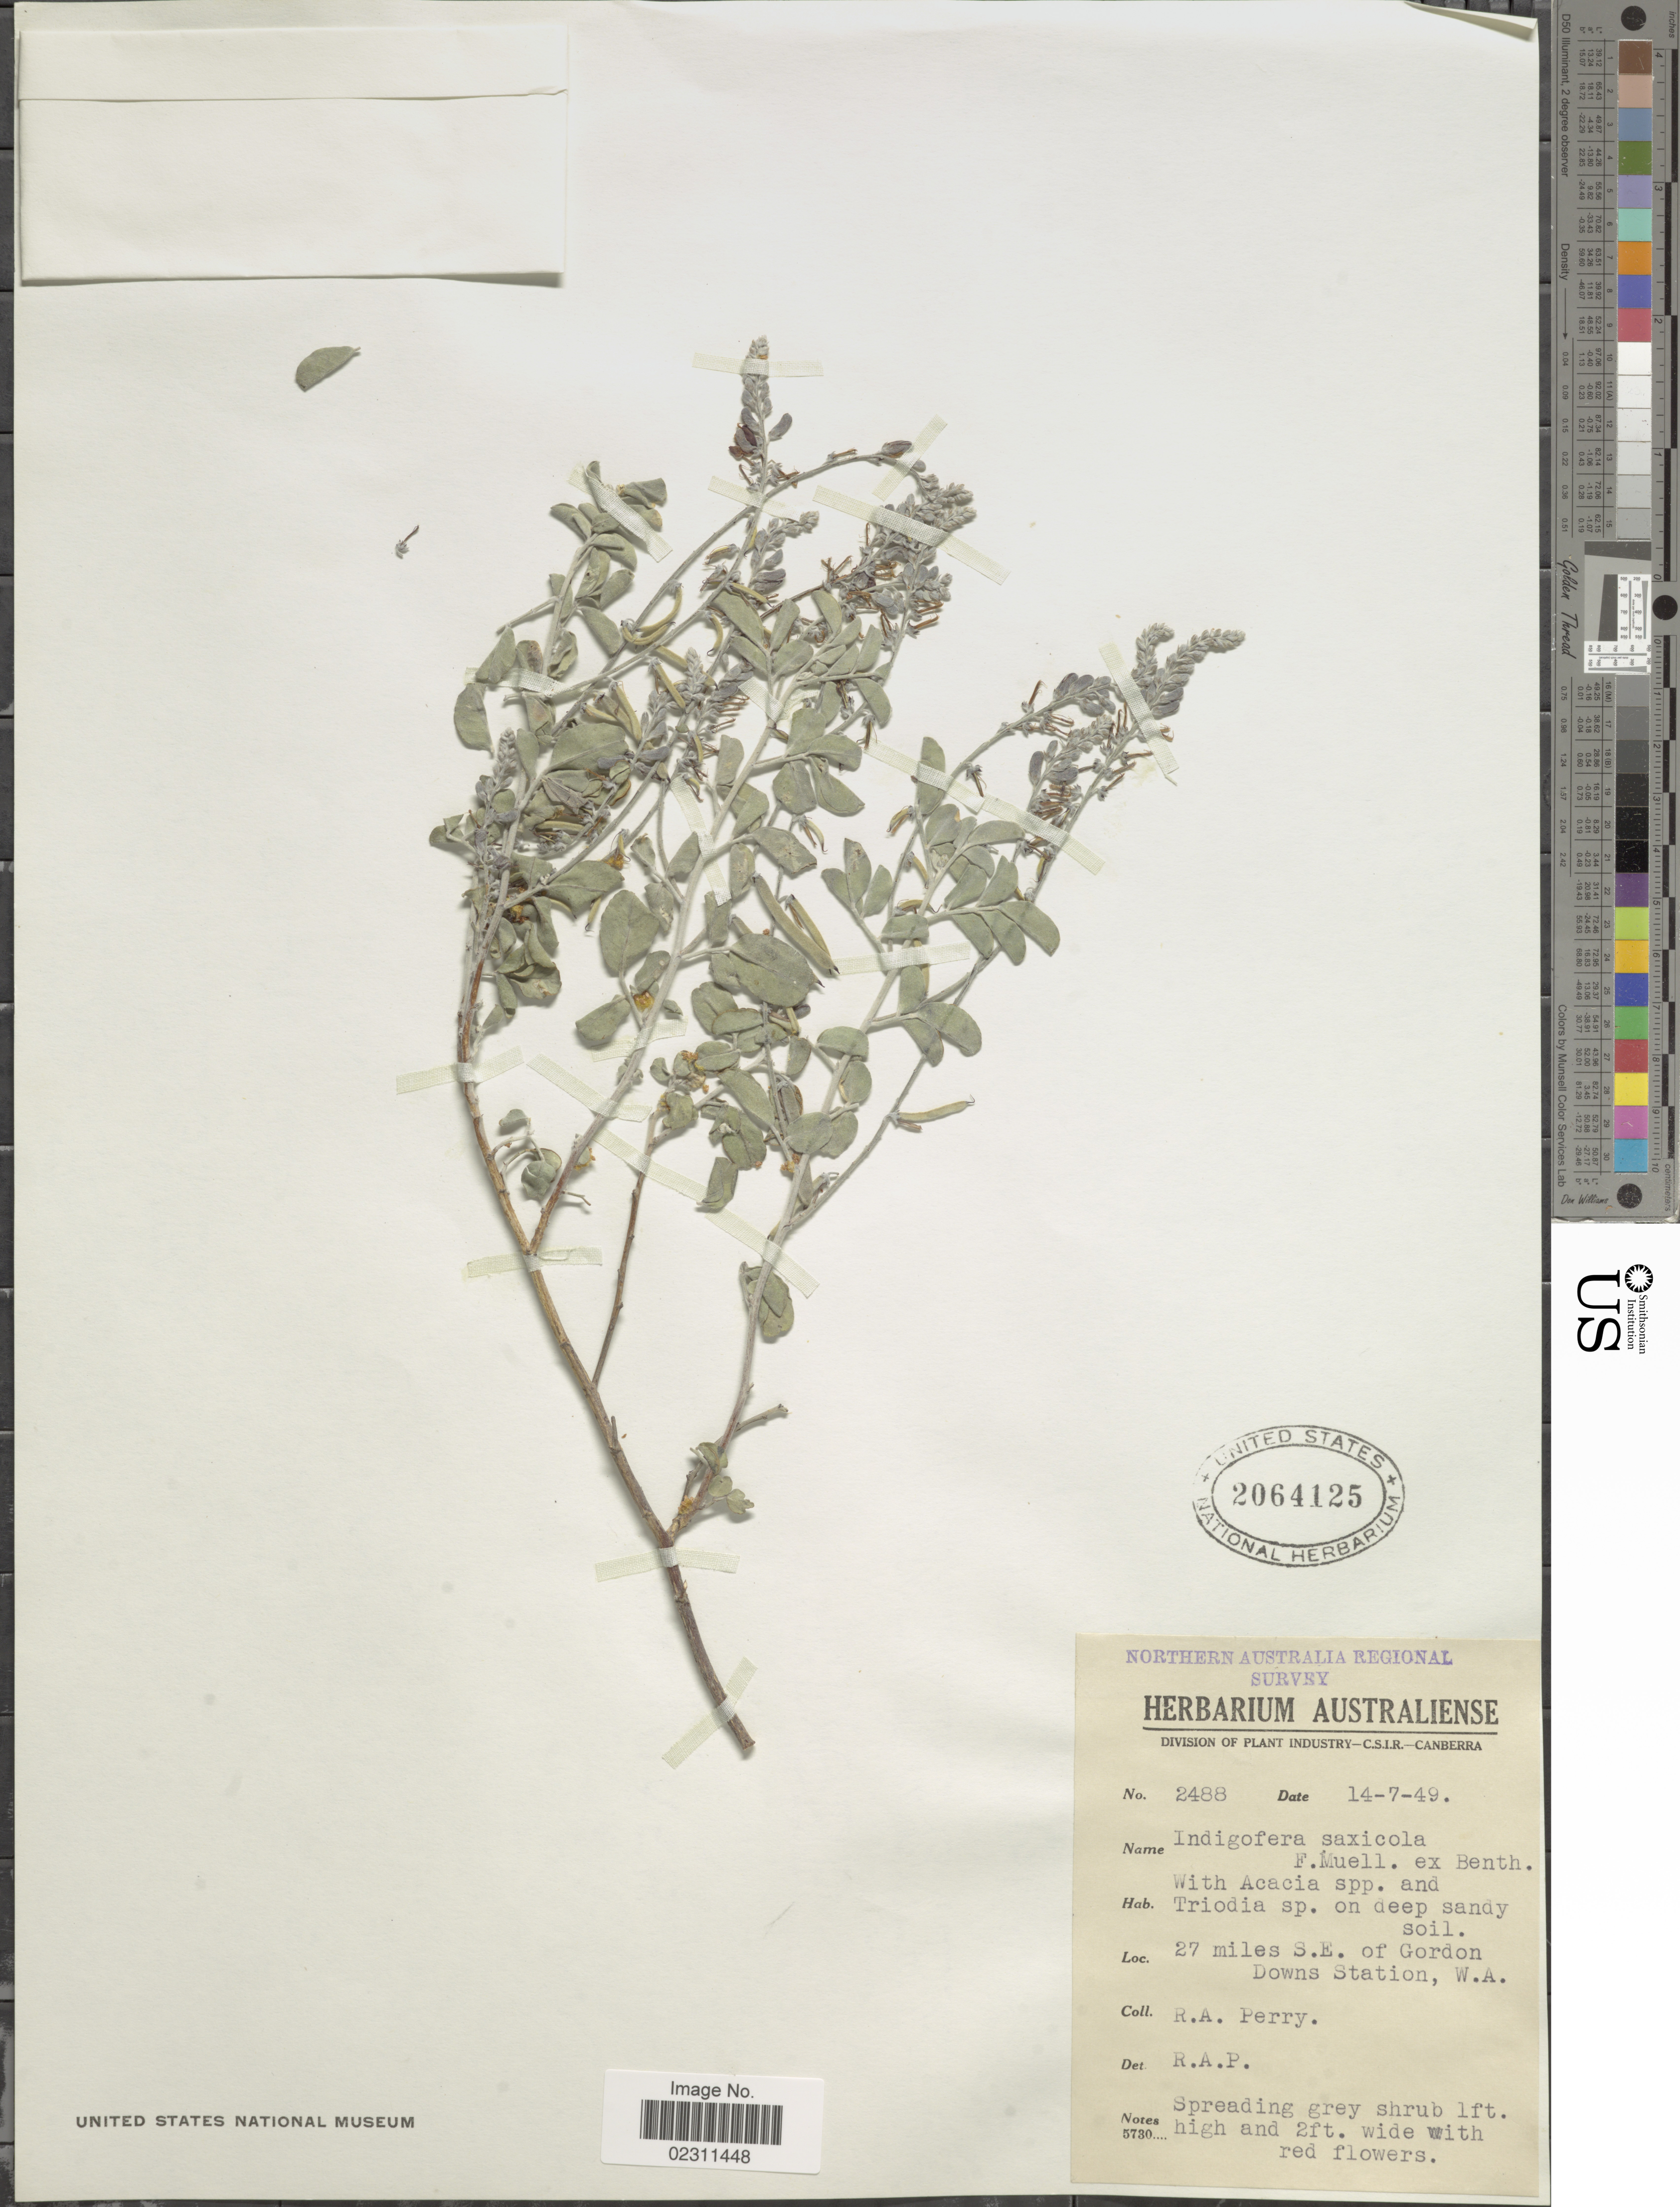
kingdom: Plantae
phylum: Tracheophyta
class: Magnoliopsida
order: Fabales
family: Fabaceae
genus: Indigofera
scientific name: Indigofera saxicola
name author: Benth.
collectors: Perry, R. A.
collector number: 2488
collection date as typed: Transcribed d/m/y: 14/7/49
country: Australia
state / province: Western Australia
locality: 27 miles S.E. of Gordon Downs Station, W.A.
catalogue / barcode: US 2064125